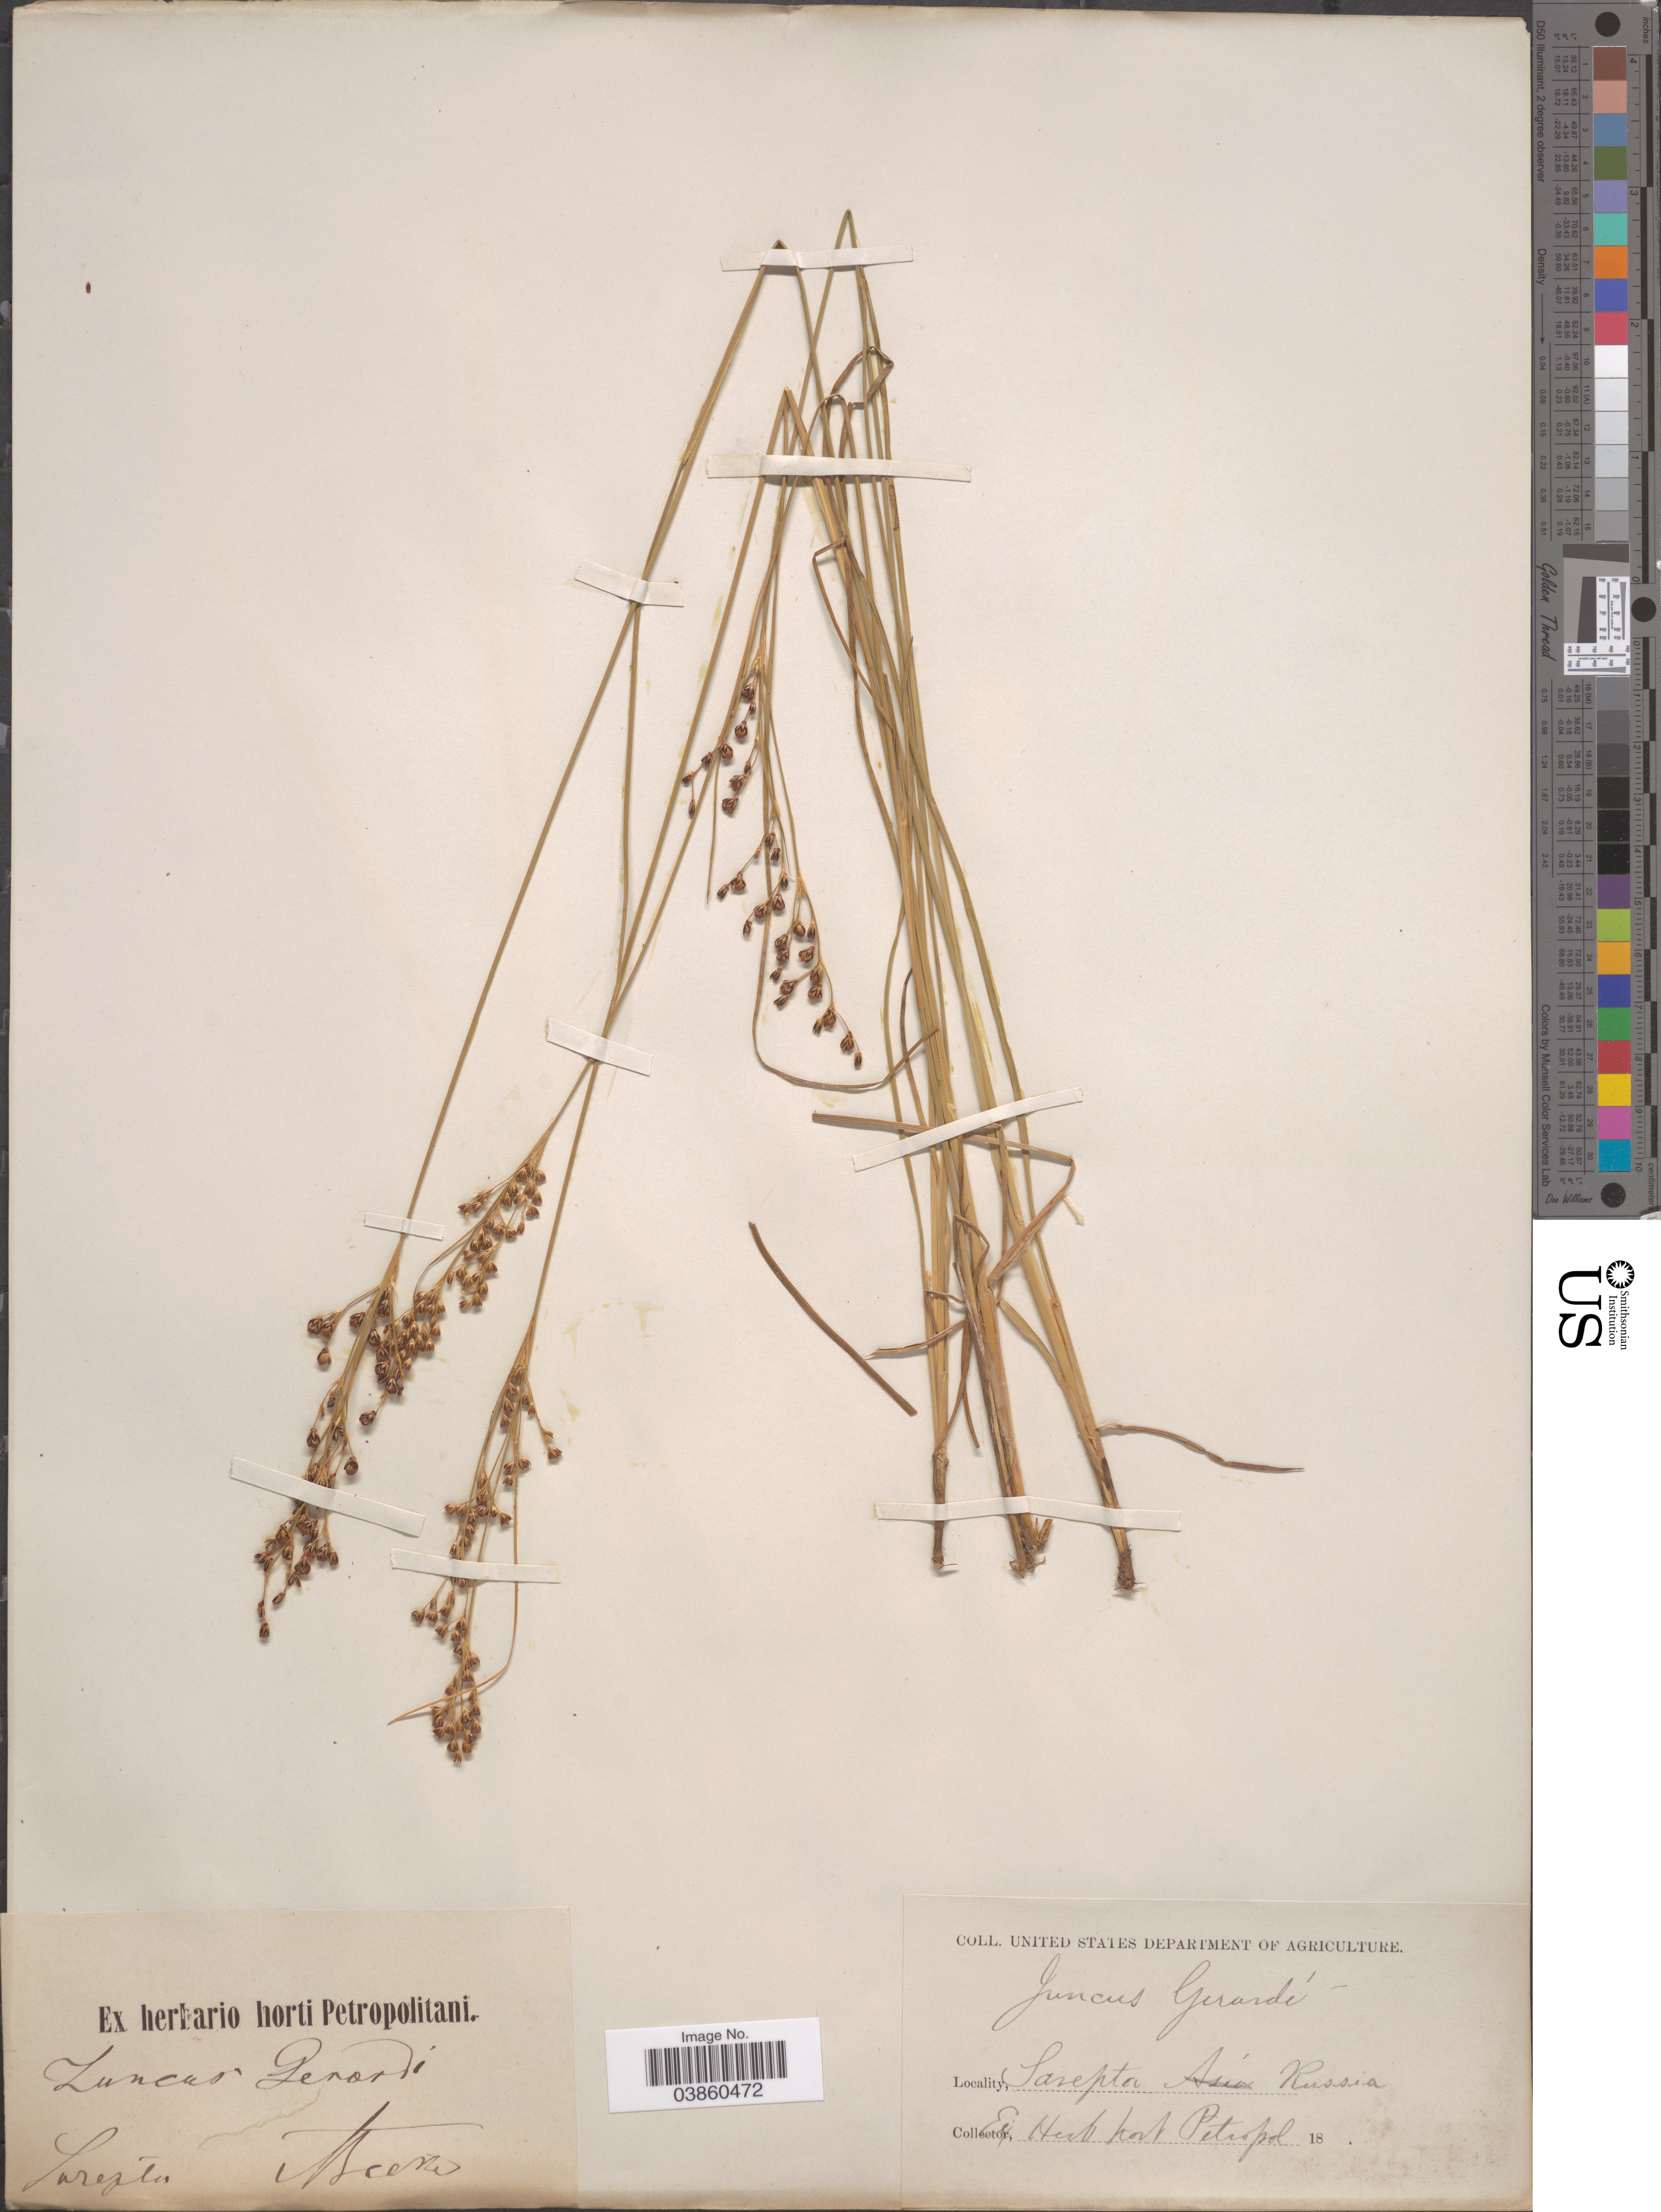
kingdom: Plantae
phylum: Tracheophyta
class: Liliopsida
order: Poales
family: Juncaceae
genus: Juncus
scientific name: Juncus gerardi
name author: Loisel.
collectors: -- Beck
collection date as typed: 18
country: Russian Federation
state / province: Volgograd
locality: Sarepta.